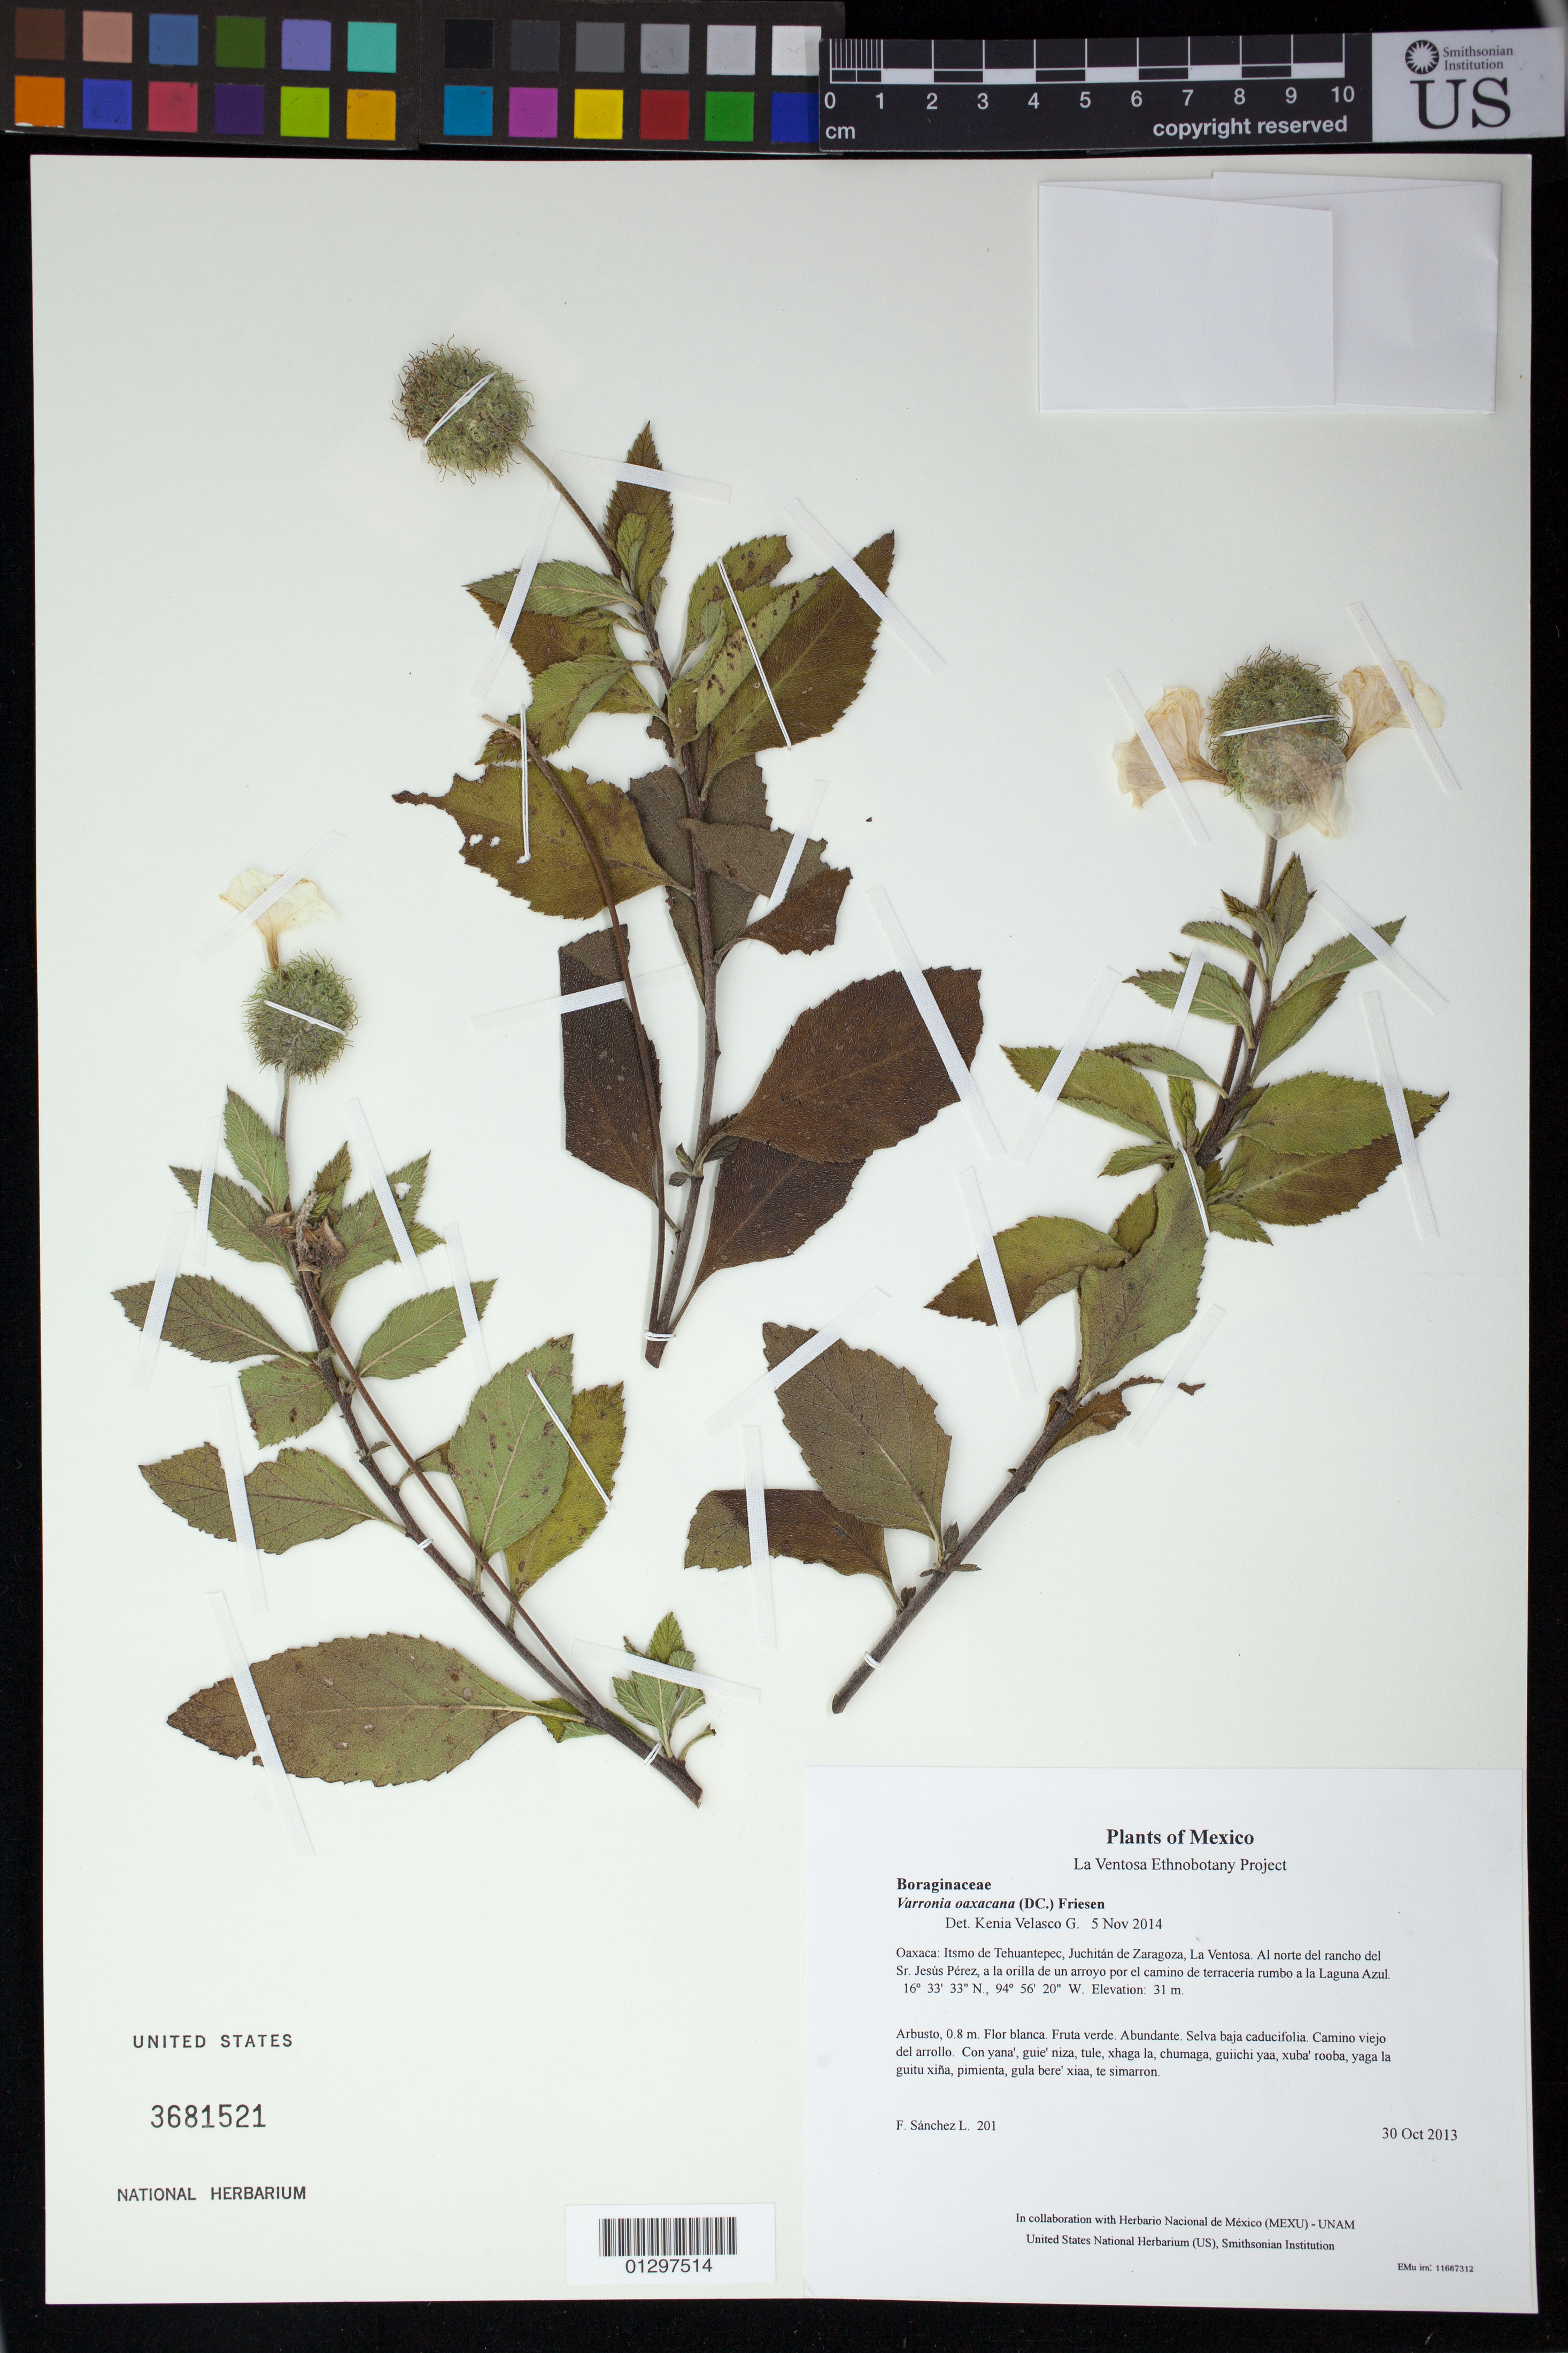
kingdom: Plantae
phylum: Tracheophyta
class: Magnoliopsida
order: Boraginales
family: Cordiaceae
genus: Varronia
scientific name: Varronia oaxacana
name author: (DC.) Friesen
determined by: Velasco G., Kenia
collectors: F. Sánchez L.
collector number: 201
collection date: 2013-10-30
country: Mexico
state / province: Oaxaca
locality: Itsmo de Tehuantepec, Juchitán de Zaragoza, La Ventosa. Al norte del rancho del Sr. Jesús Pérez, a la orilla de un arroyo por el camino de terracería rumbo a la Laguna Azul.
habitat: Selva baja caducifolia. Camino viejo del arrollo.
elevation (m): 31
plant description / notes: JEBOT, MEXU, SERO, US; Guixi bandaga. 0.8 m. Guie' naquichi'. Cuaananaxhi naga'. Stale.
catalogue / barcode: US 3681521